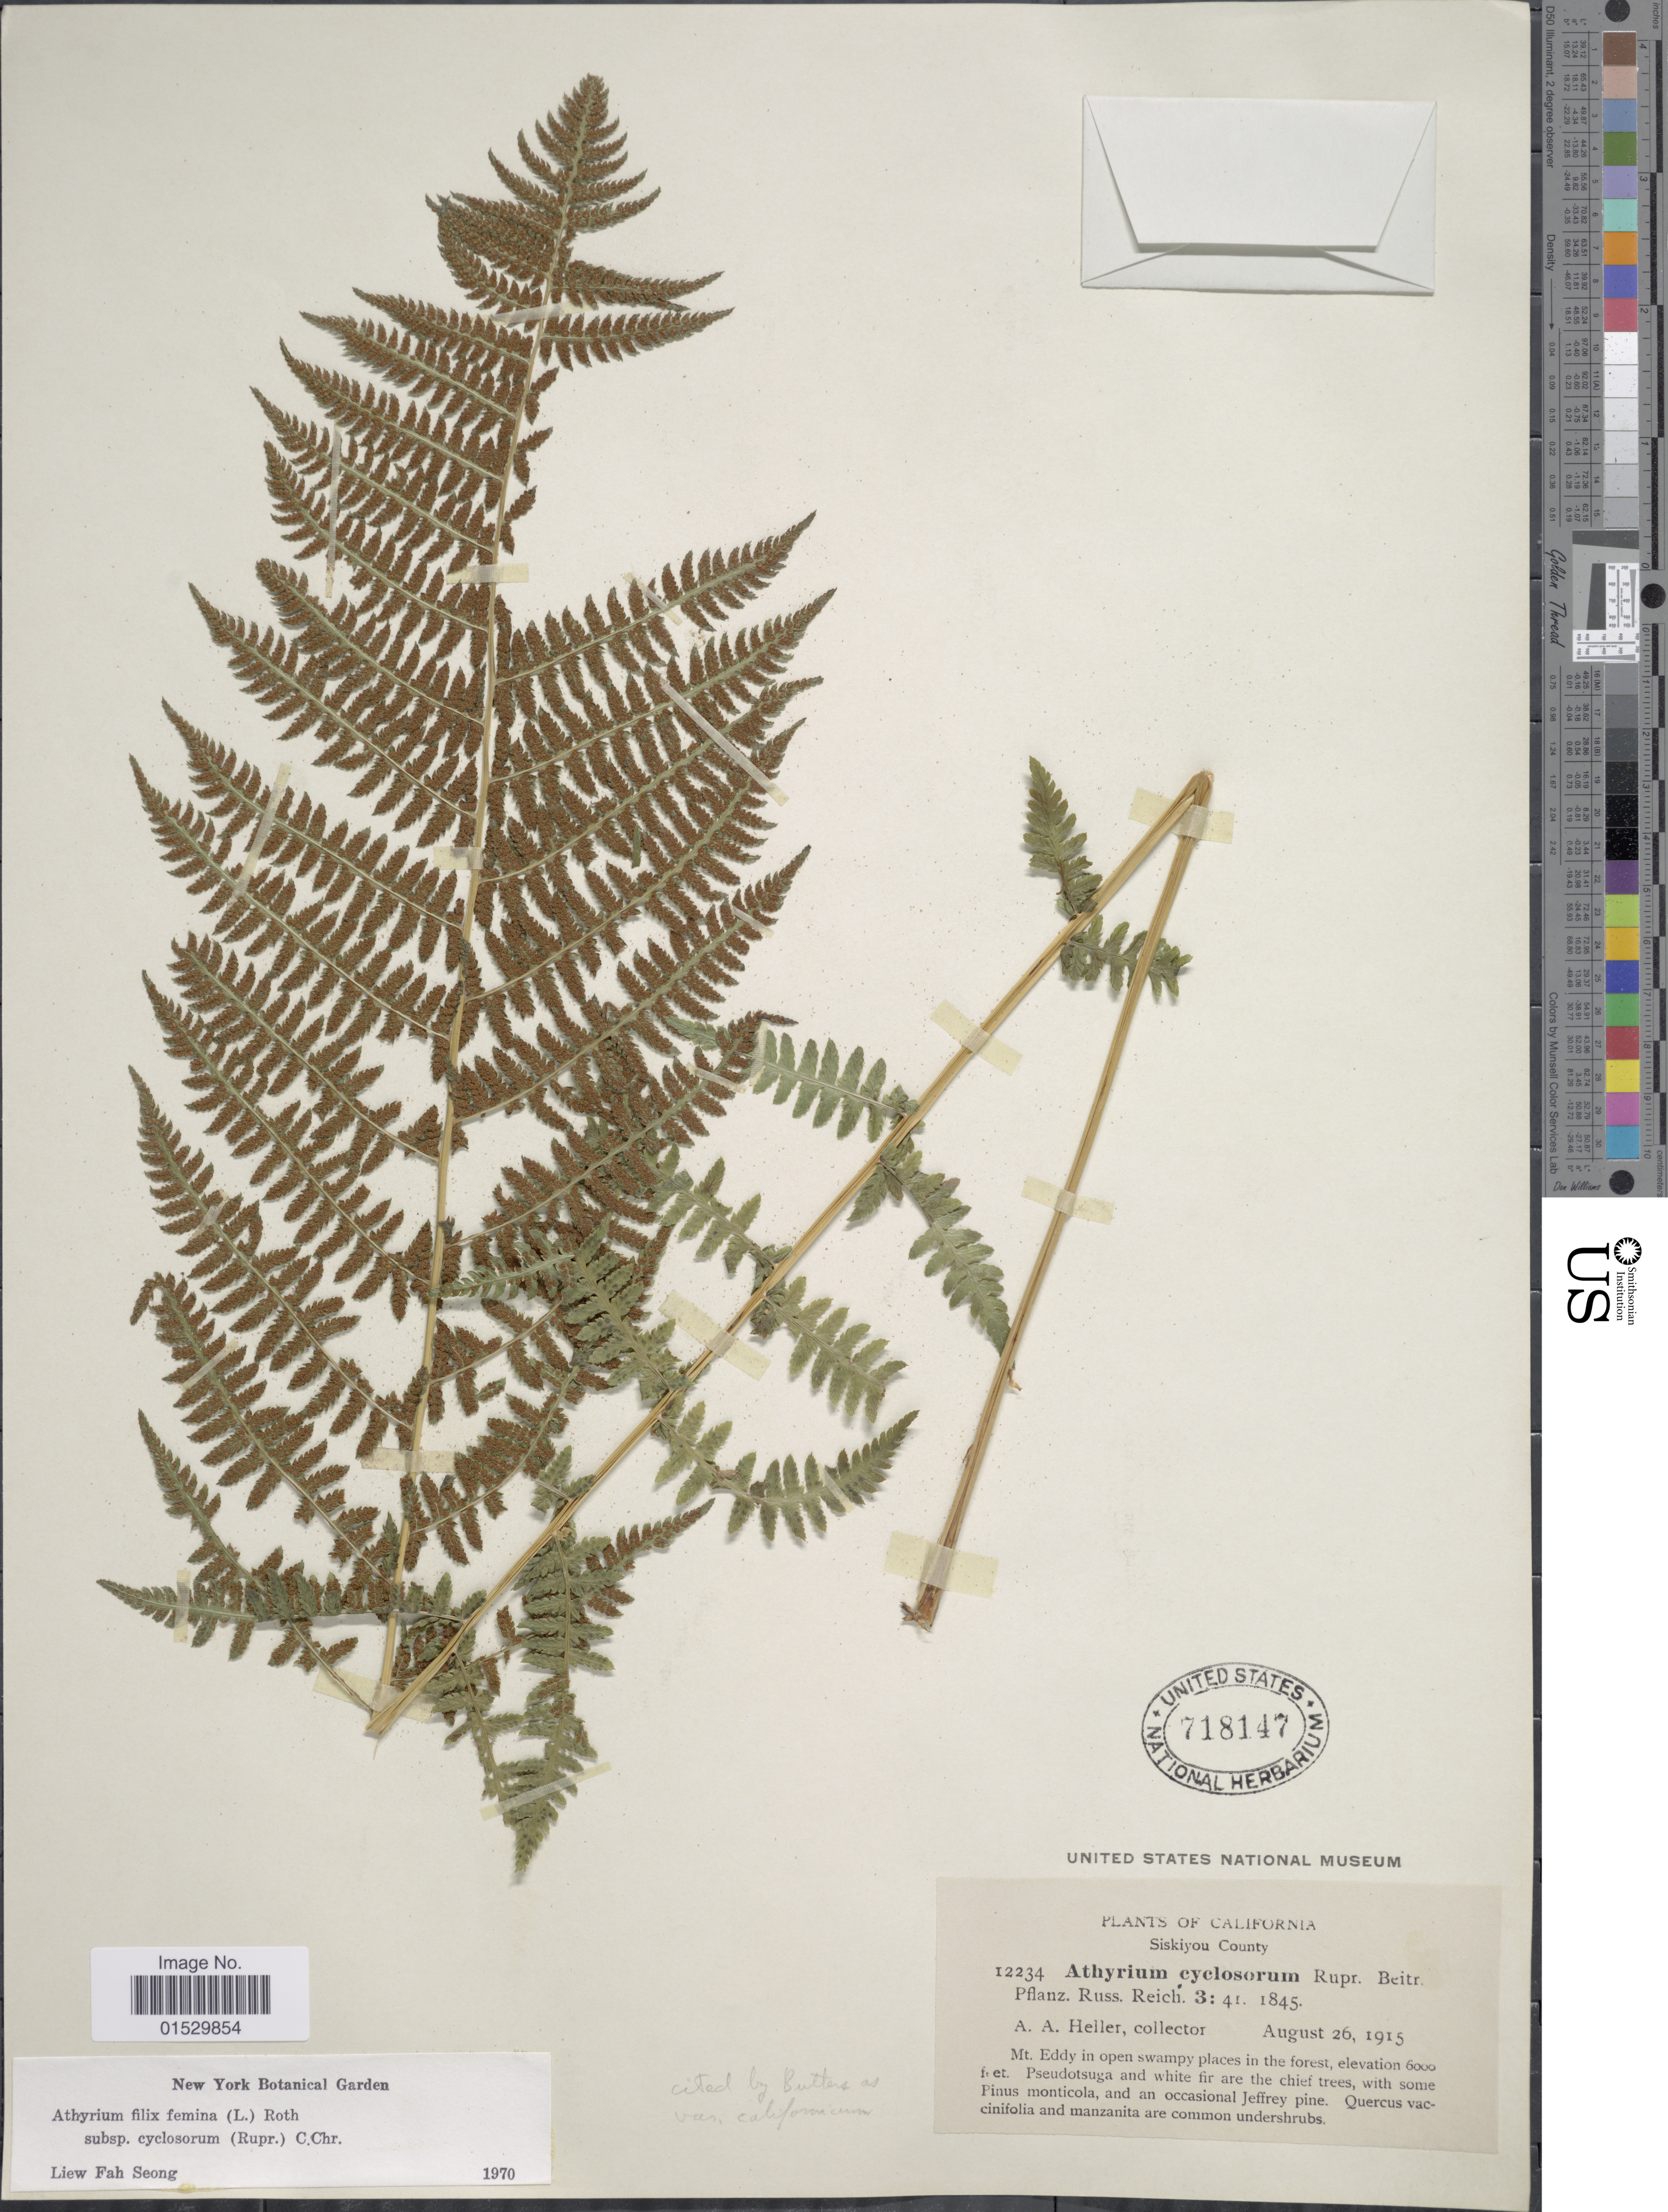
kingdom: Plantae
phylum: Tracheophyta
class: Polypodiopsida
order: Polypodiales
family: Athyriaceae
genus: Athyrium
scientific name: Athyrium filix-femina subsp. cyclosorum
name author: (Rupr.) C. Chr.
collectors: A. A. Heller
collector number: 12234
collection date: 1915-08-26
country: United States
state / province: California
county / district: Siskiyou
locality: Siskiyou County, Mt. Eddy in open swampy places in the forest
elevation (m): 1829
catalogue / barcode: US 718147